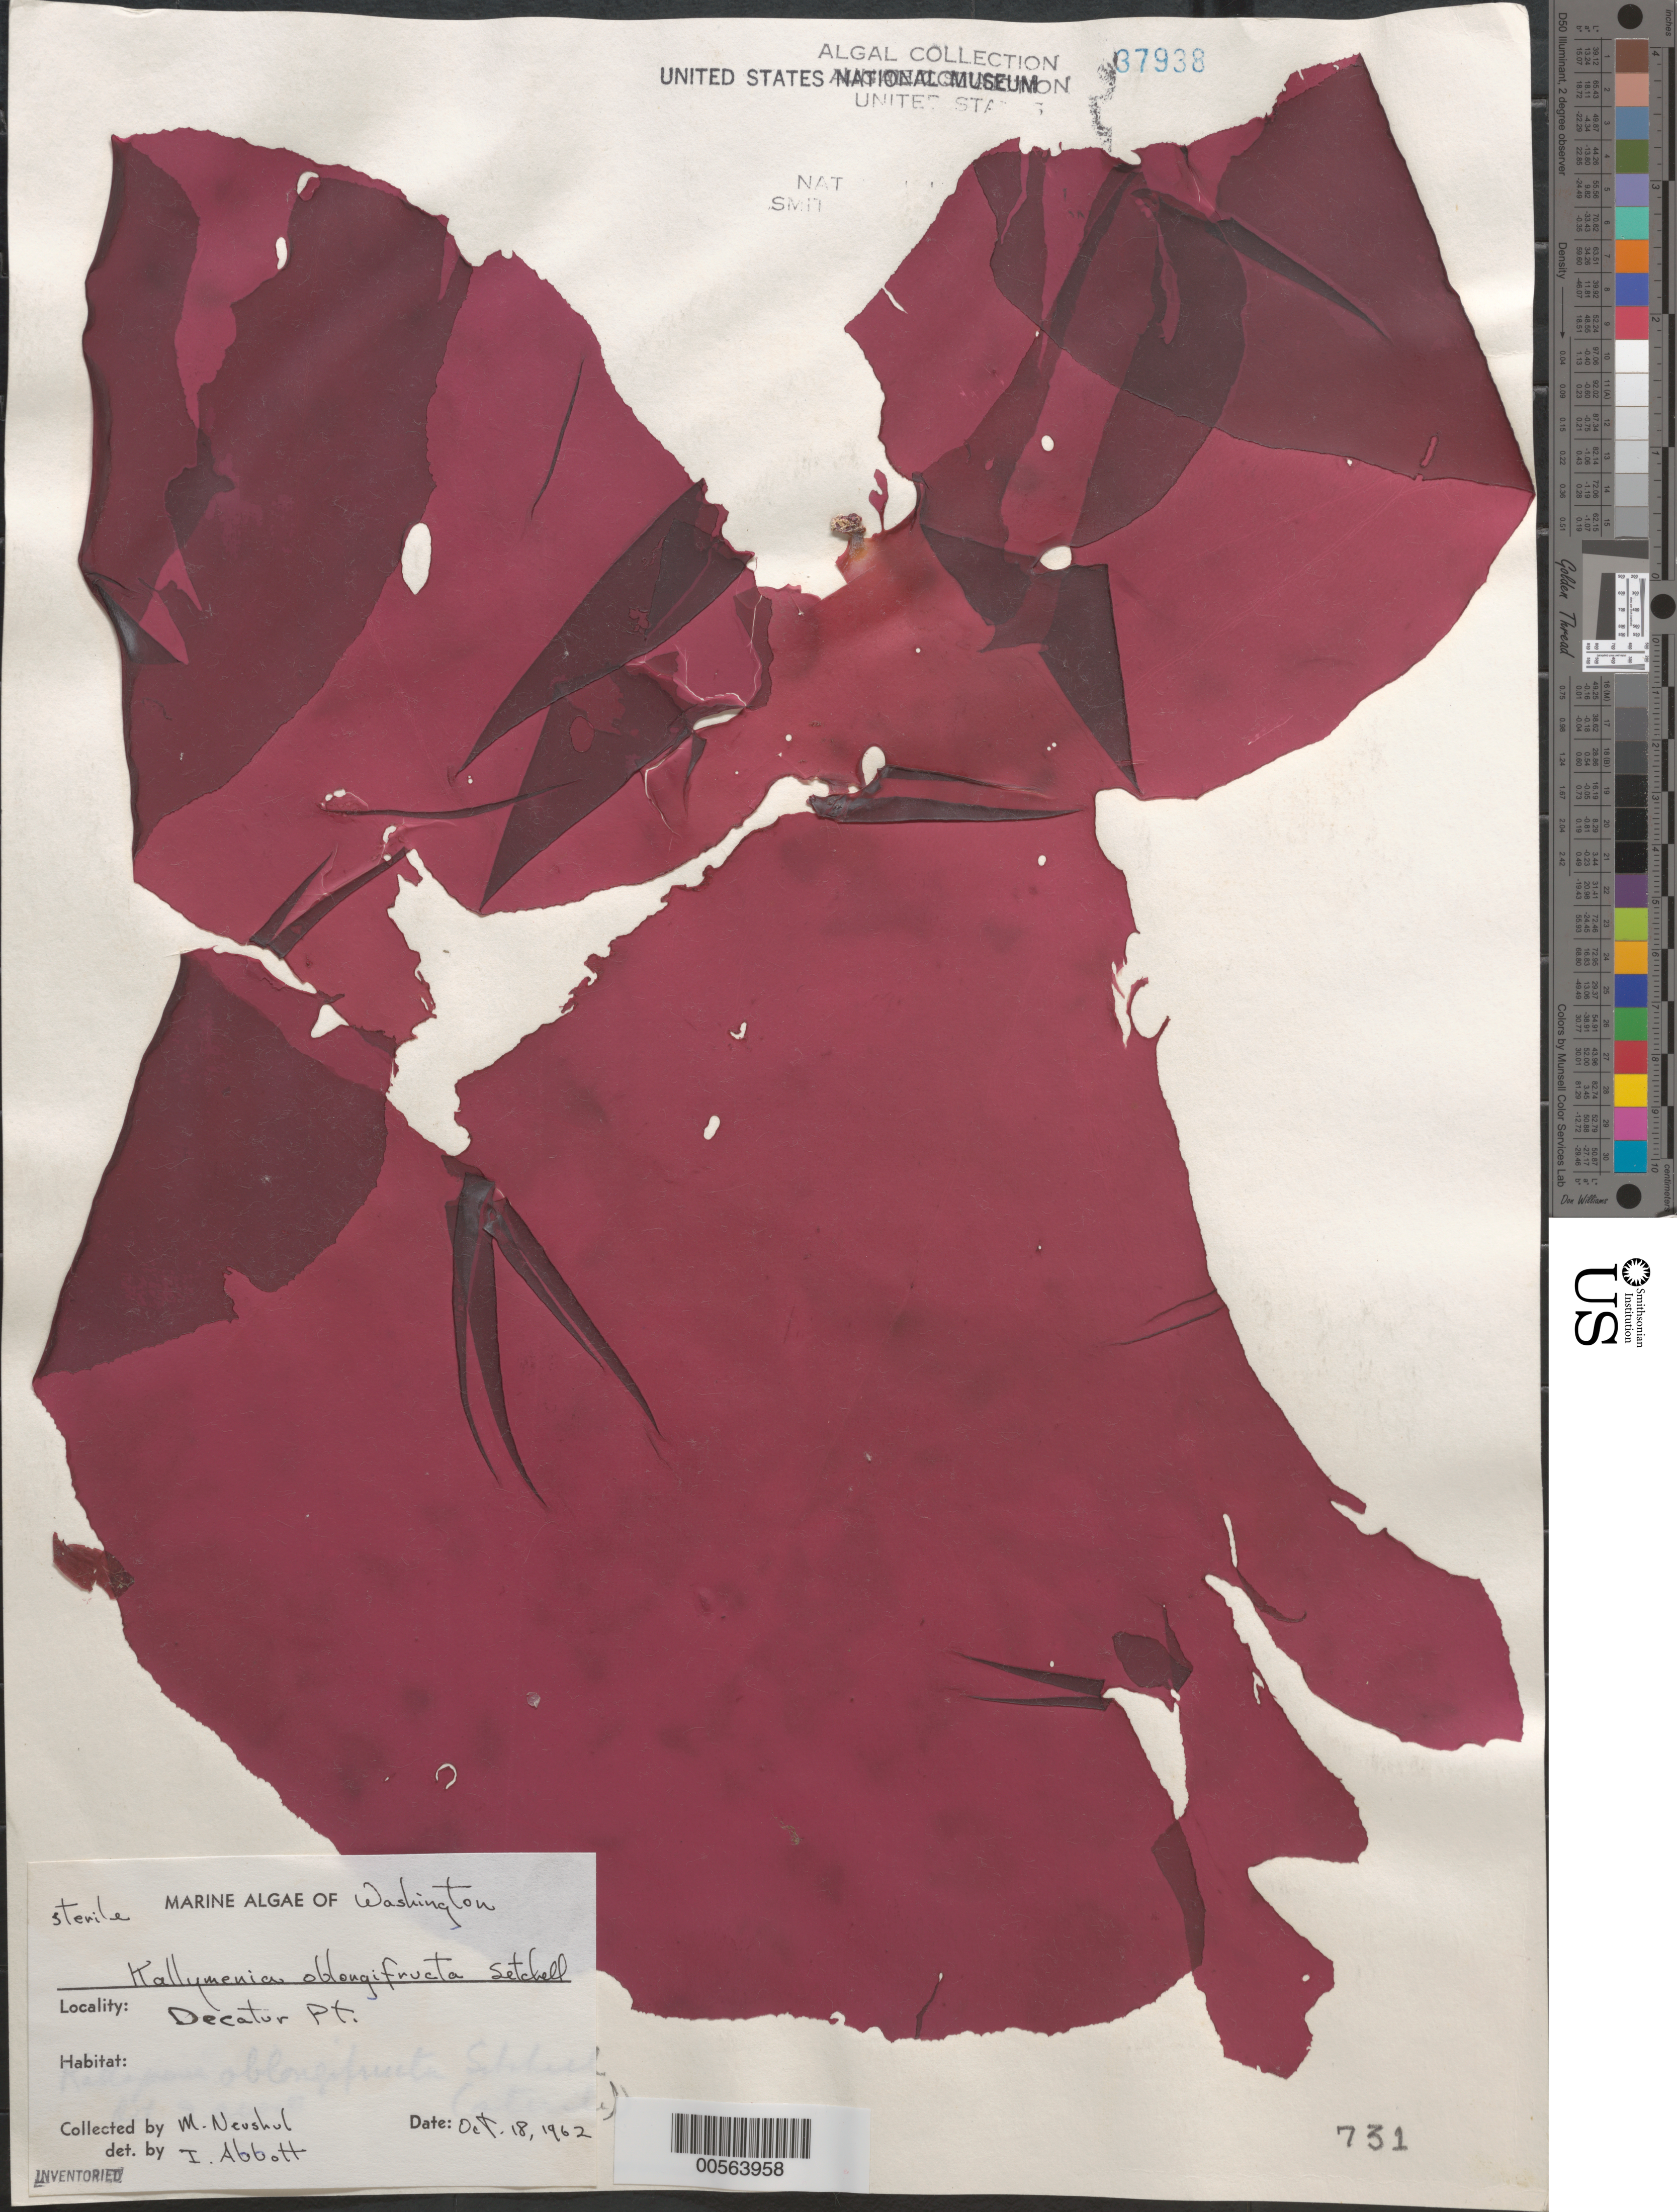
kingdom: Plantae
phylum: Rhodophyta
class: Florideophyceae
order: Gigartinales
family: Kallymeniaceae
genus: Erythrophyllum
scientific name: Erythrophyllum oblongifructum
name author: (Setchell) G.W. Saunders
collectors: M. Neushul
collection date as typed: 18 Oct 1962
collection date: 1962-10-18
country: United States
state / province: Washington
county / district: Kitsap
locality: Decatur Point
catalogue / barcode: US 37938